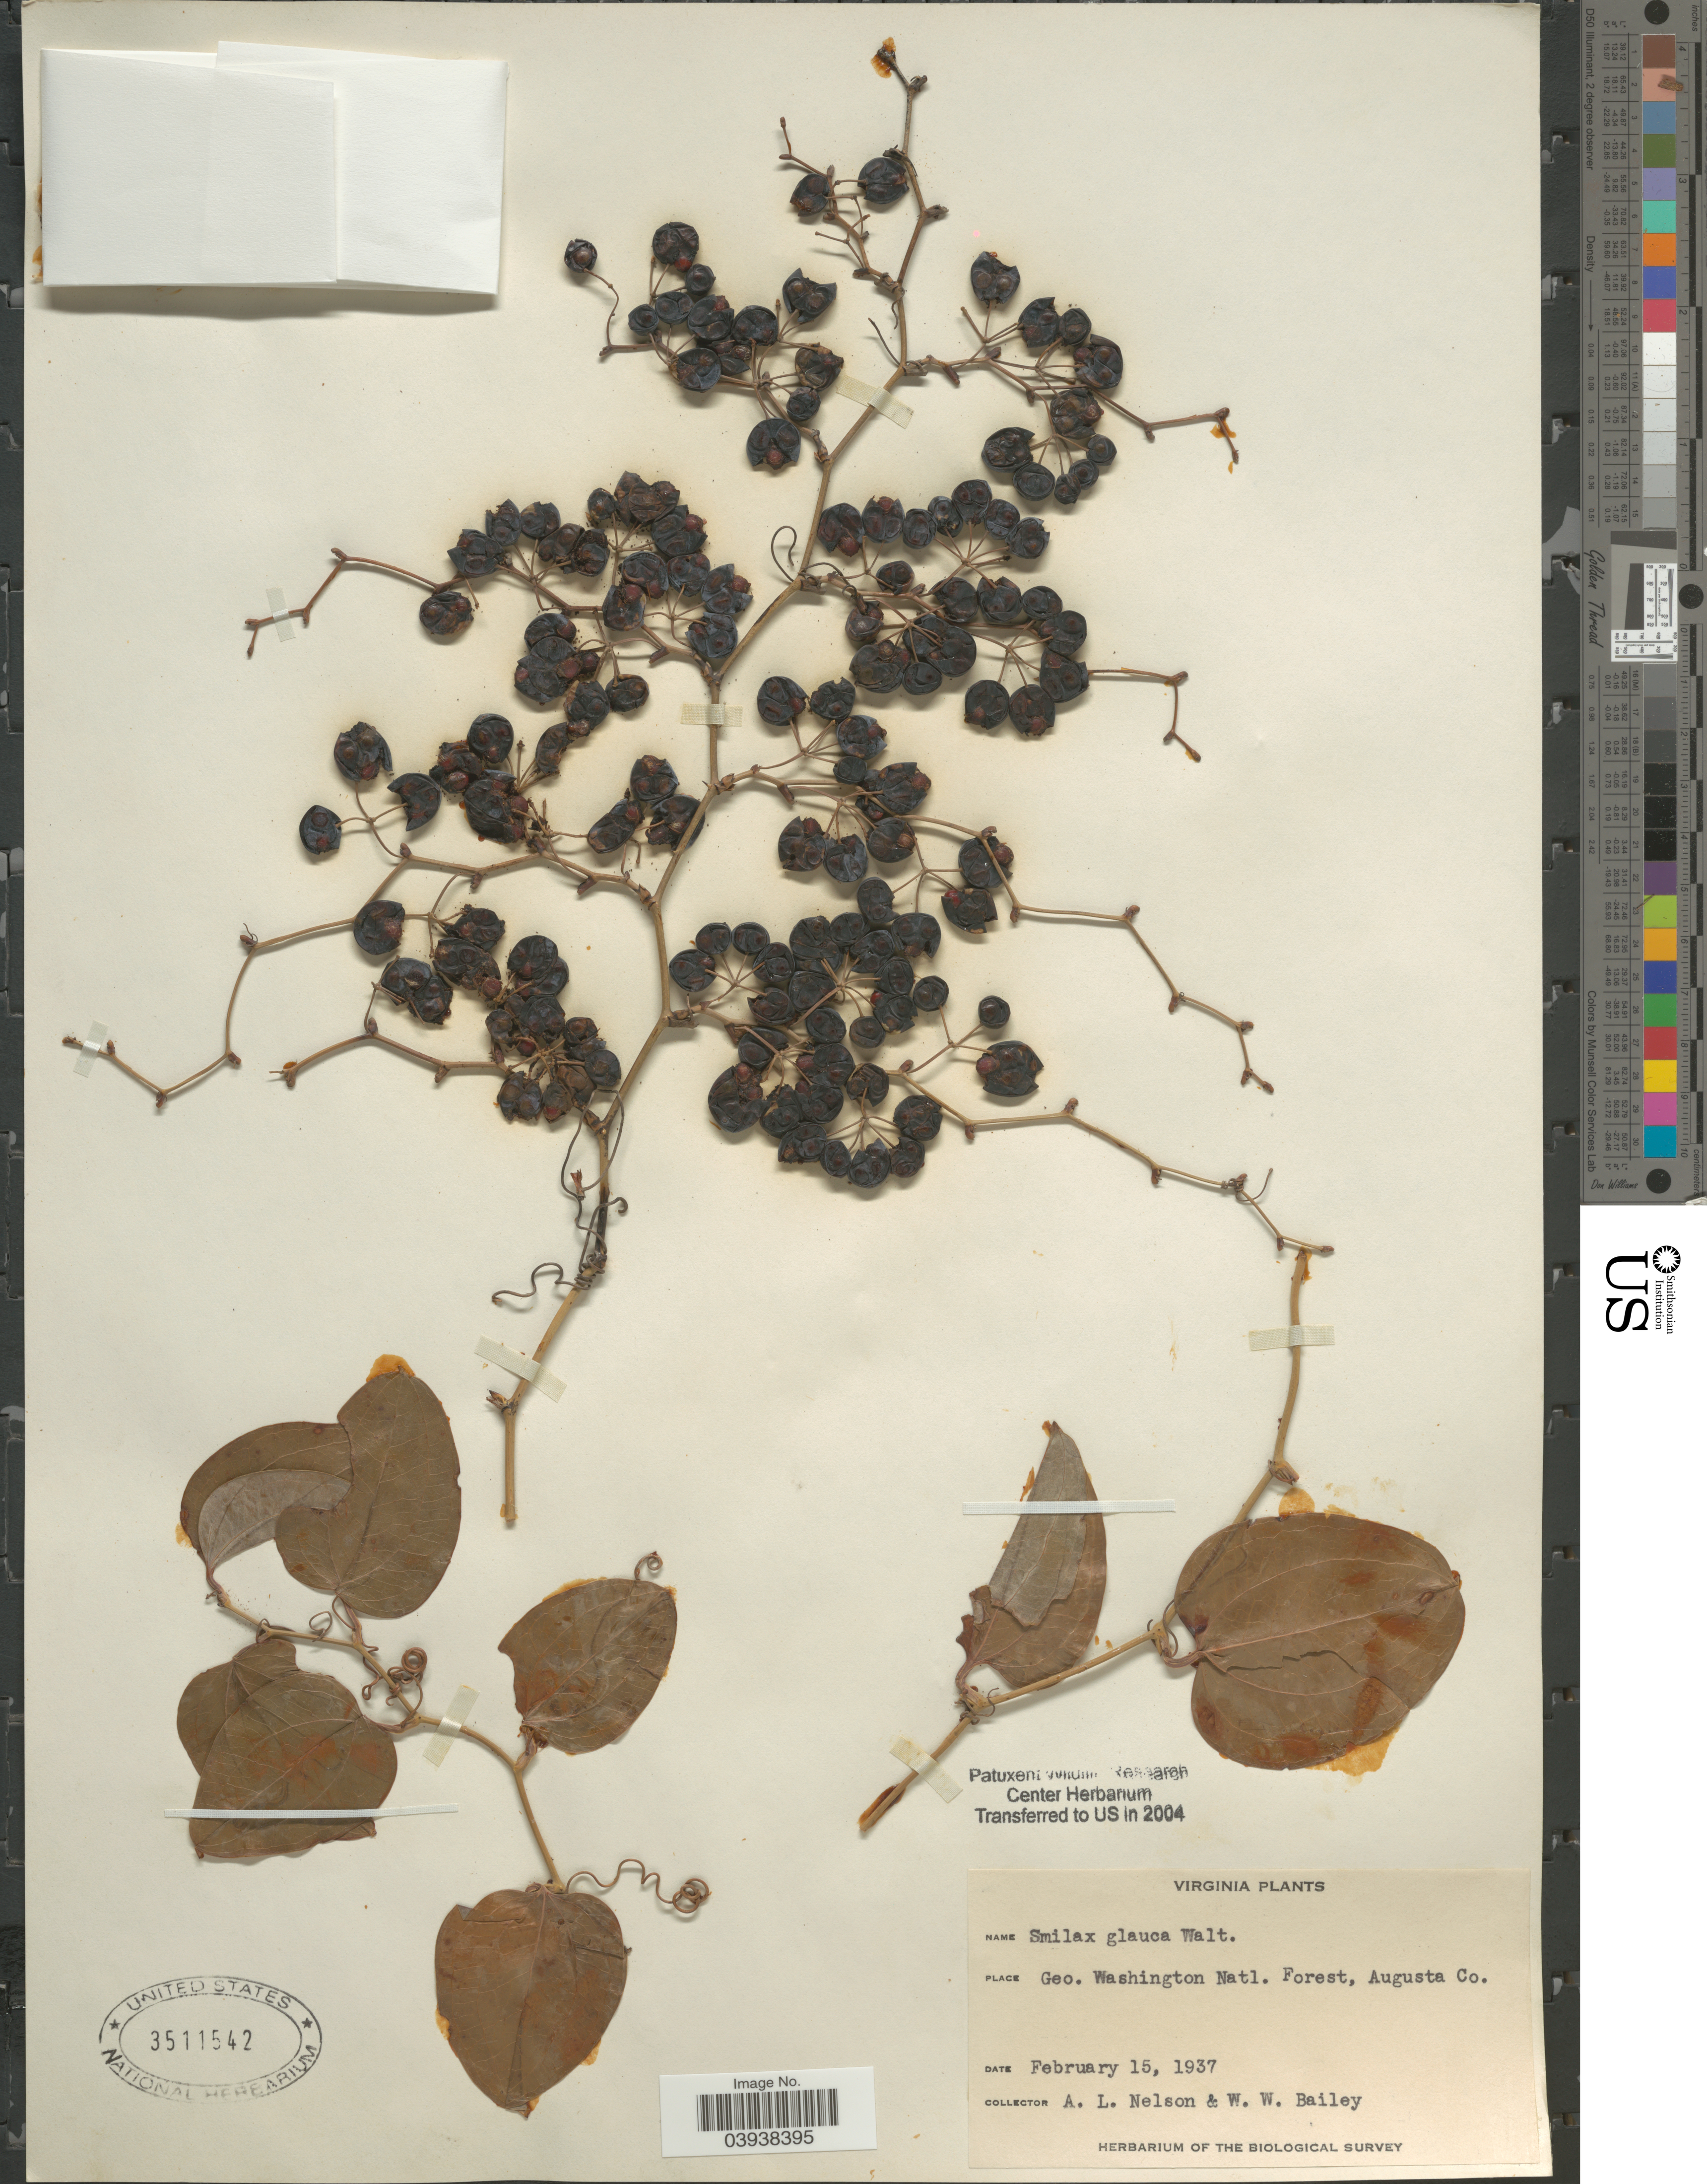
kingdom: Plantae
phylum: Tracheophyta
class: Liliopsida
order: Liliales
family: Smilacaceae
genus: Smilax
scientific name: Smilax glauca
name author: Walter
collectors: A. L. Nelson & W. W. Bailey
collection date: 1937-02-15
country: United States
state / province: Virginia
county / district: Augusta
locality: Geo. Washington Natl. Forest, Augusta County.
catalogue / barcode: US 3511542